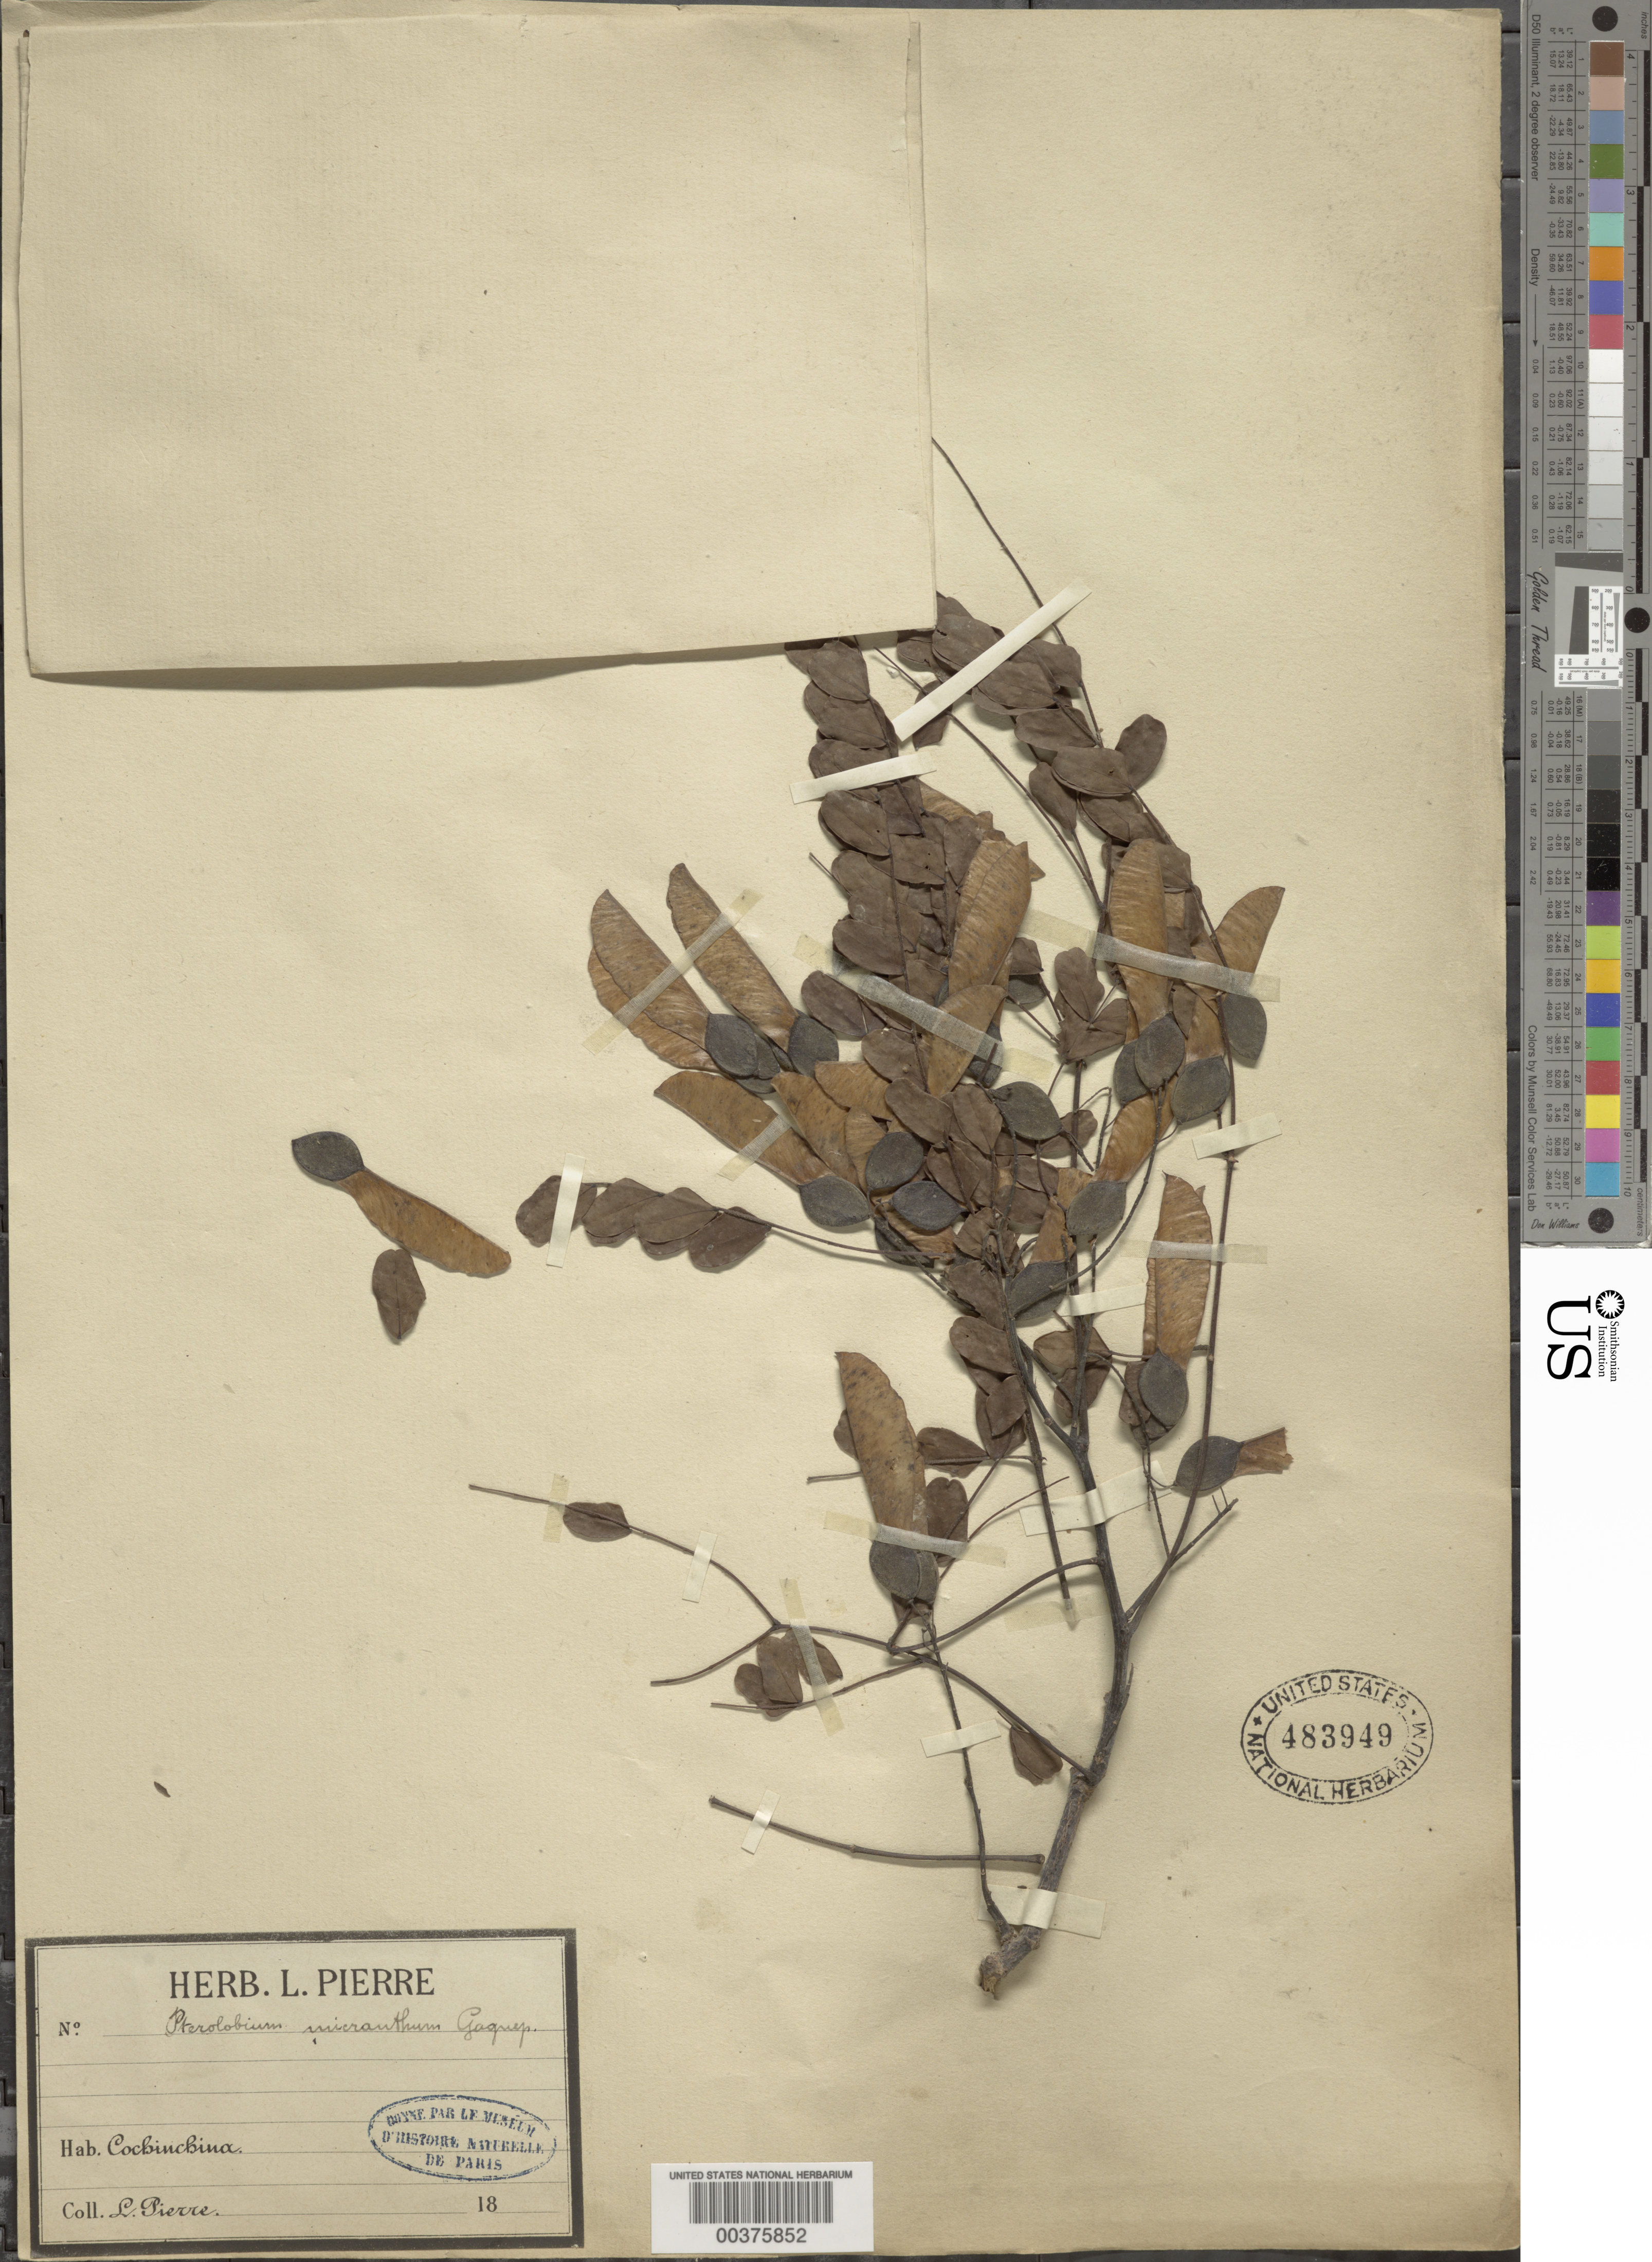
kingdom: Plantae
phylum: Tracheophyta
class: Magnoliopsida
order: Fabales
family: Fabaceae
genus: Pterolobium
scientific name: Pterolobium micranthum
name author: Gagnep.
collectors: J. Pierre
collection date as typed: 18--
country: Vietnam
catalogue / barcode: US 483949